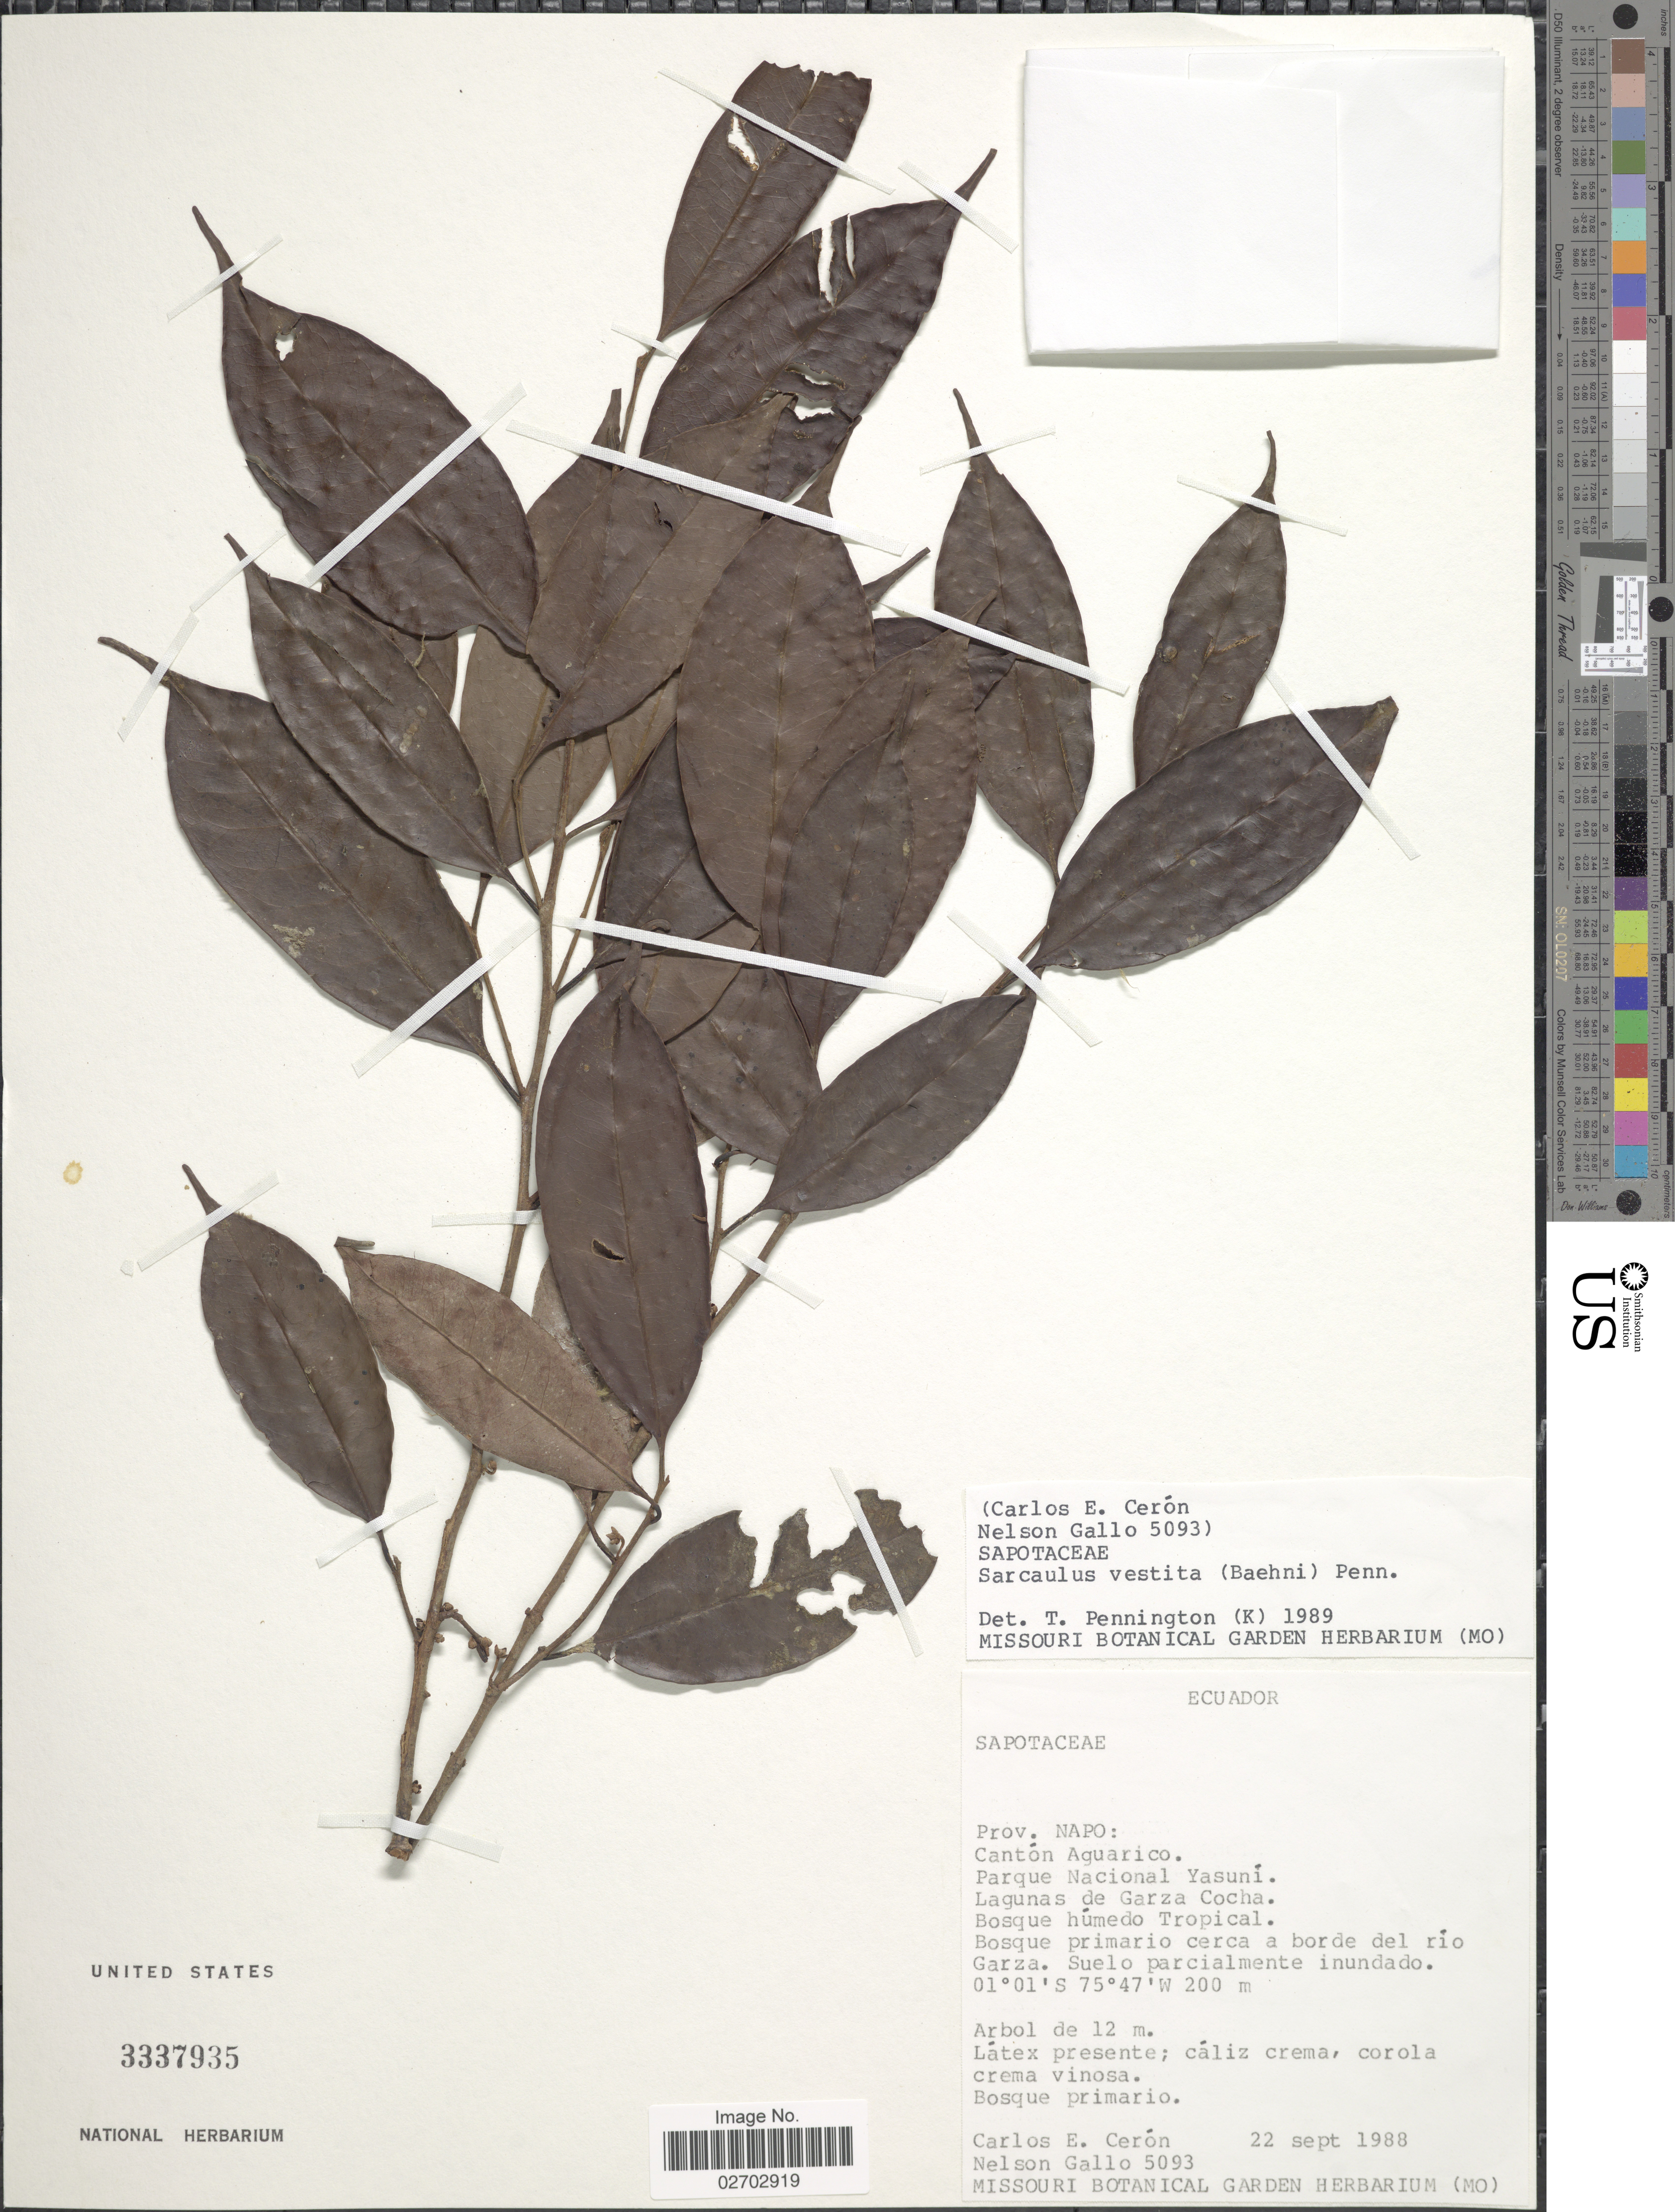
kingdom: Plantae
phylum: Tracheophyta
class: Magnoliopsida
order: Ericales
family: Sapotaceae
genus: Sarcaulus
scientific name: Sarcaulus vestitus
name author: (Baehni) T.D. Penn.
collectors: C. E. Cerón M. & N. Gallo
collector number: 5093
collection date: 1988-09-22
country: Ecuador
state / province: Napo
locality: Canton Aguarico. Parque Nacional Yasuni. Lagunas de Garza Cocha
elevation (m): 200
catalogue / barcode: US 3337935